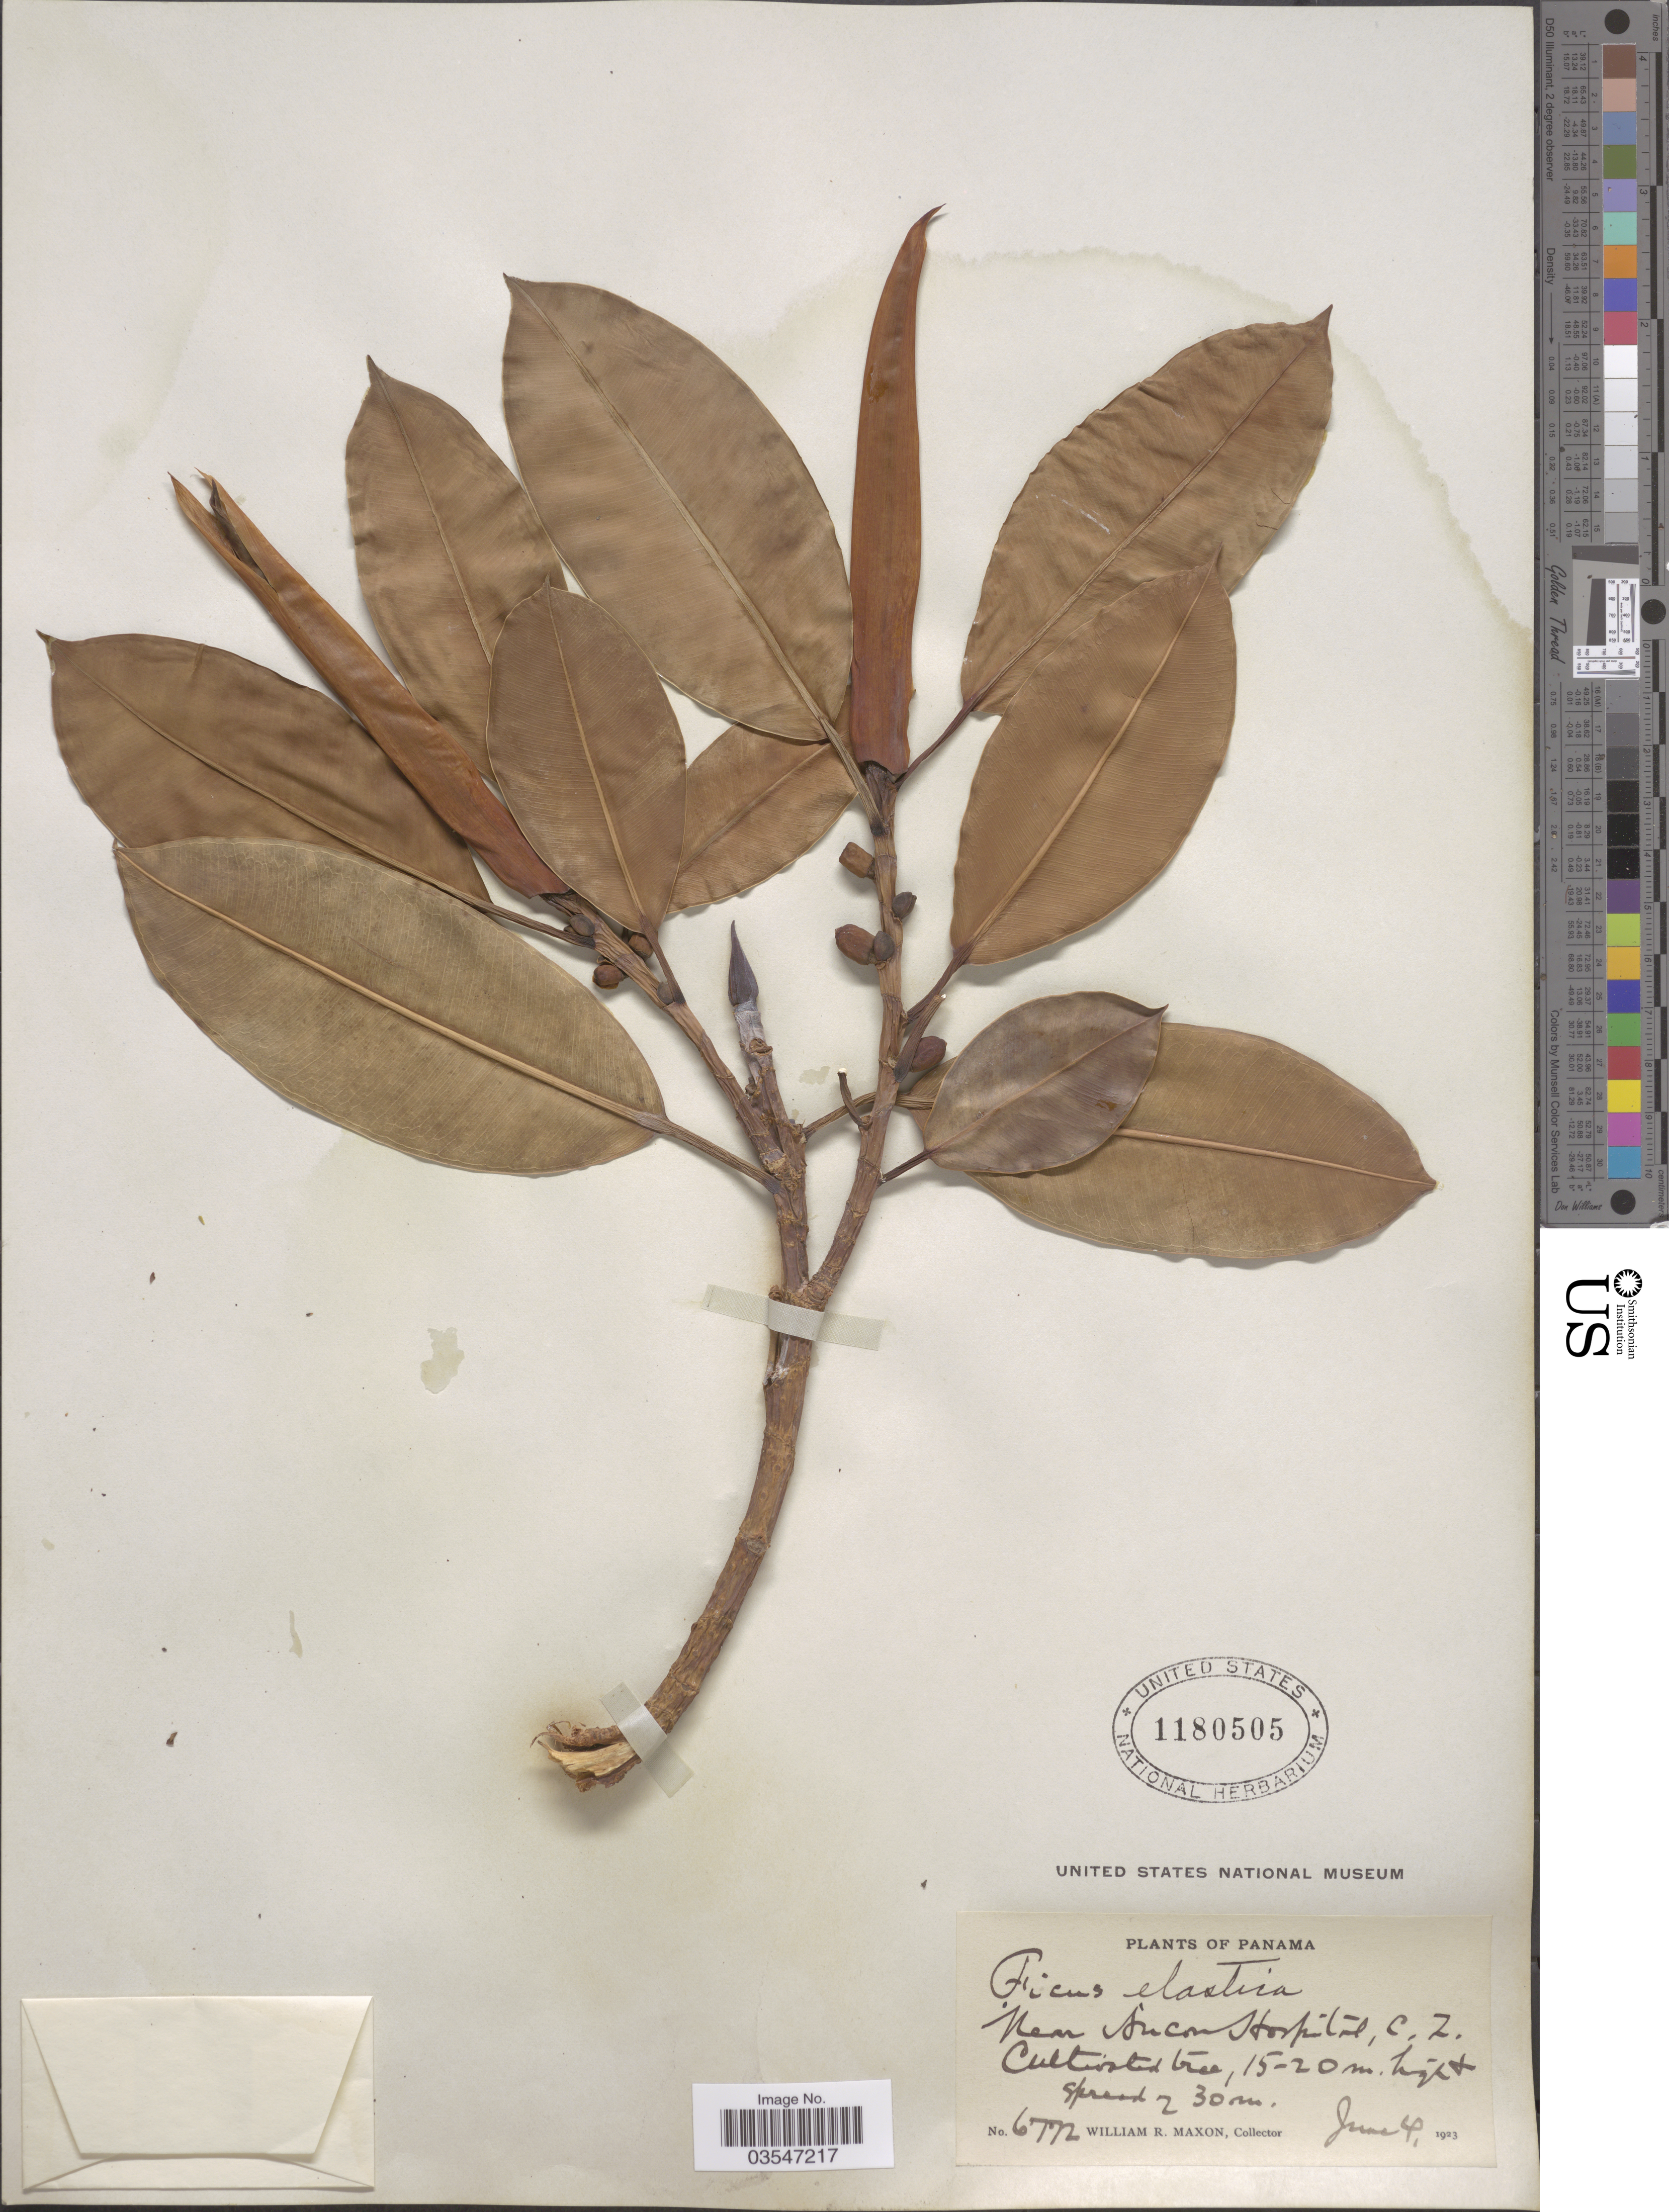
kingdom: Plantae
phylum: Tracheophyta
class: Magnoliopsida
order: Rosales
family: Moraceae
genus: Ficus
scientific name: Ficus elastica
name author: Roxb.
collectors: W. R. Maxon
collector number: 6772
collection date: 1923-06-04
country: Panama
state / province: Colón / Panamá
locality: Near Ancon Hospital, C. Z.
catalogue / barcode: US 1180505